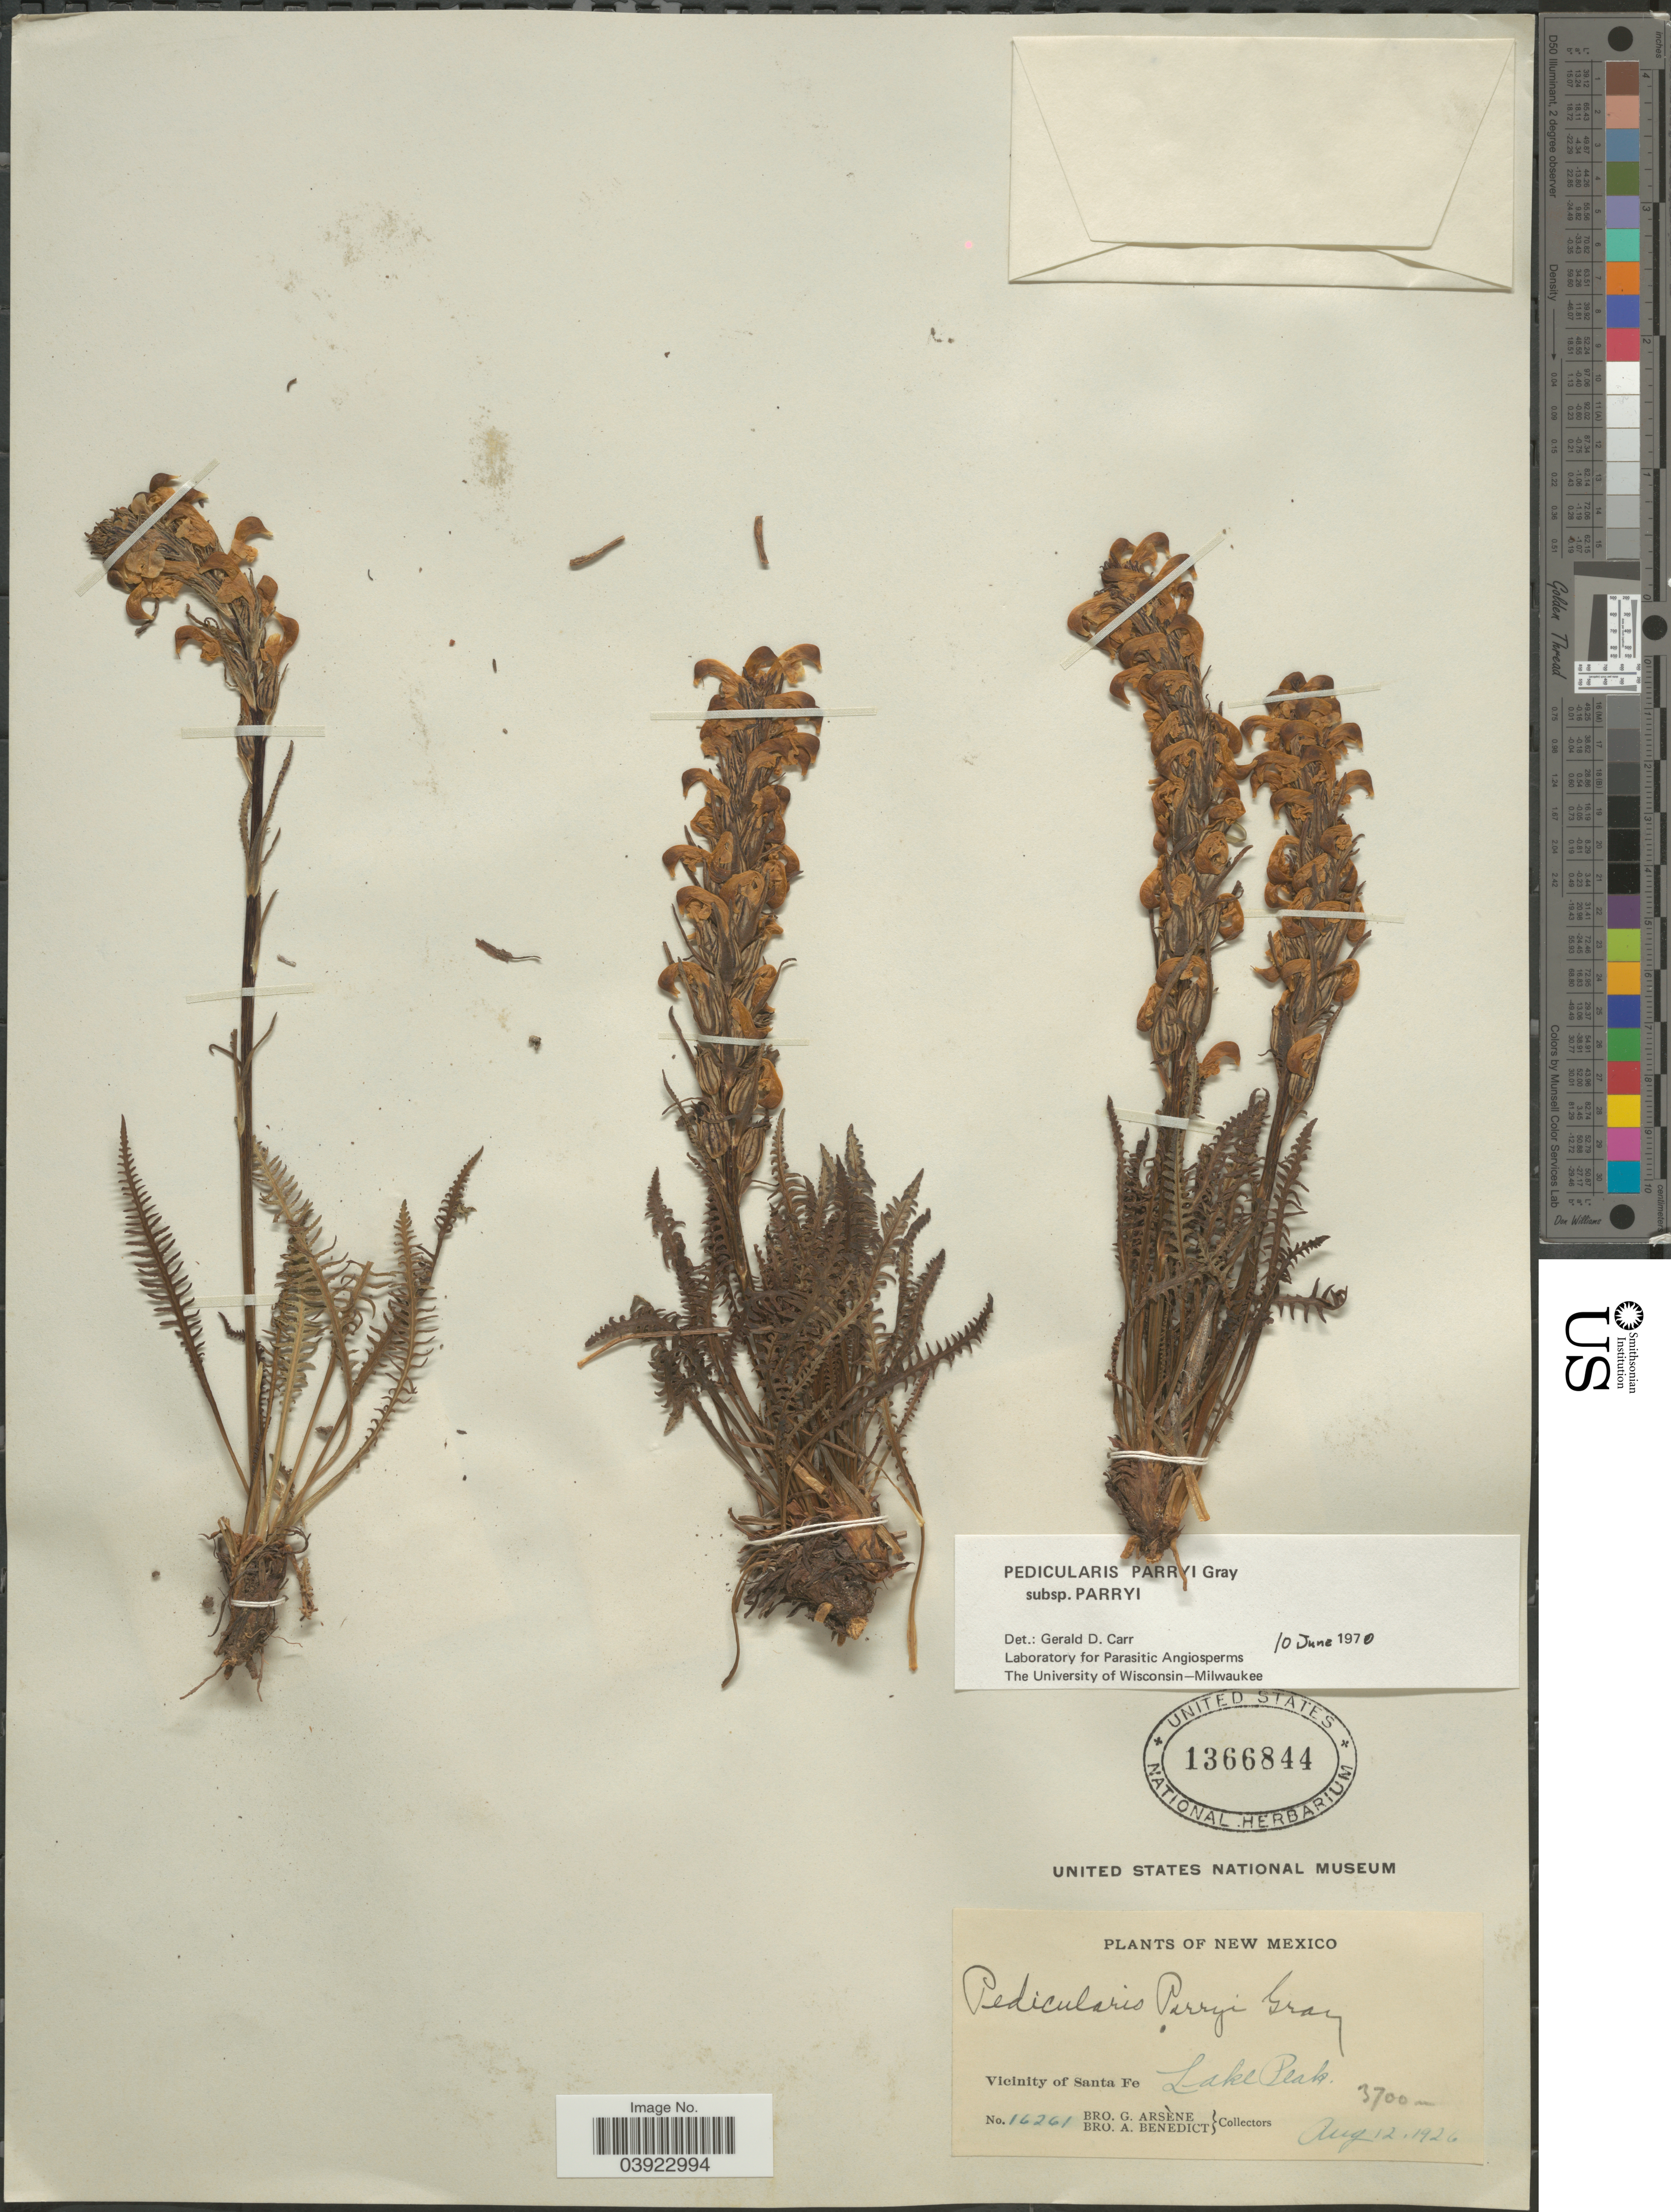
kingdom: Plantae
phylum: Tracheophyta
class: Magnoliopsida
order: Lamiales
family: Orobanchaceae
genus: Pedicularis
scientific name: Pedicularis parryi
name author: A. Gray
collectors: Bro. G. Arsène & Bro. A. Benedict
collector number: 16261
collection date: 1926-08-12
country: United States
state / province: New Mexico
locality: Vicinity of Santa Fe. Lake Peak.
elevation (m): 3700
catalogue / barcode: US 1366844